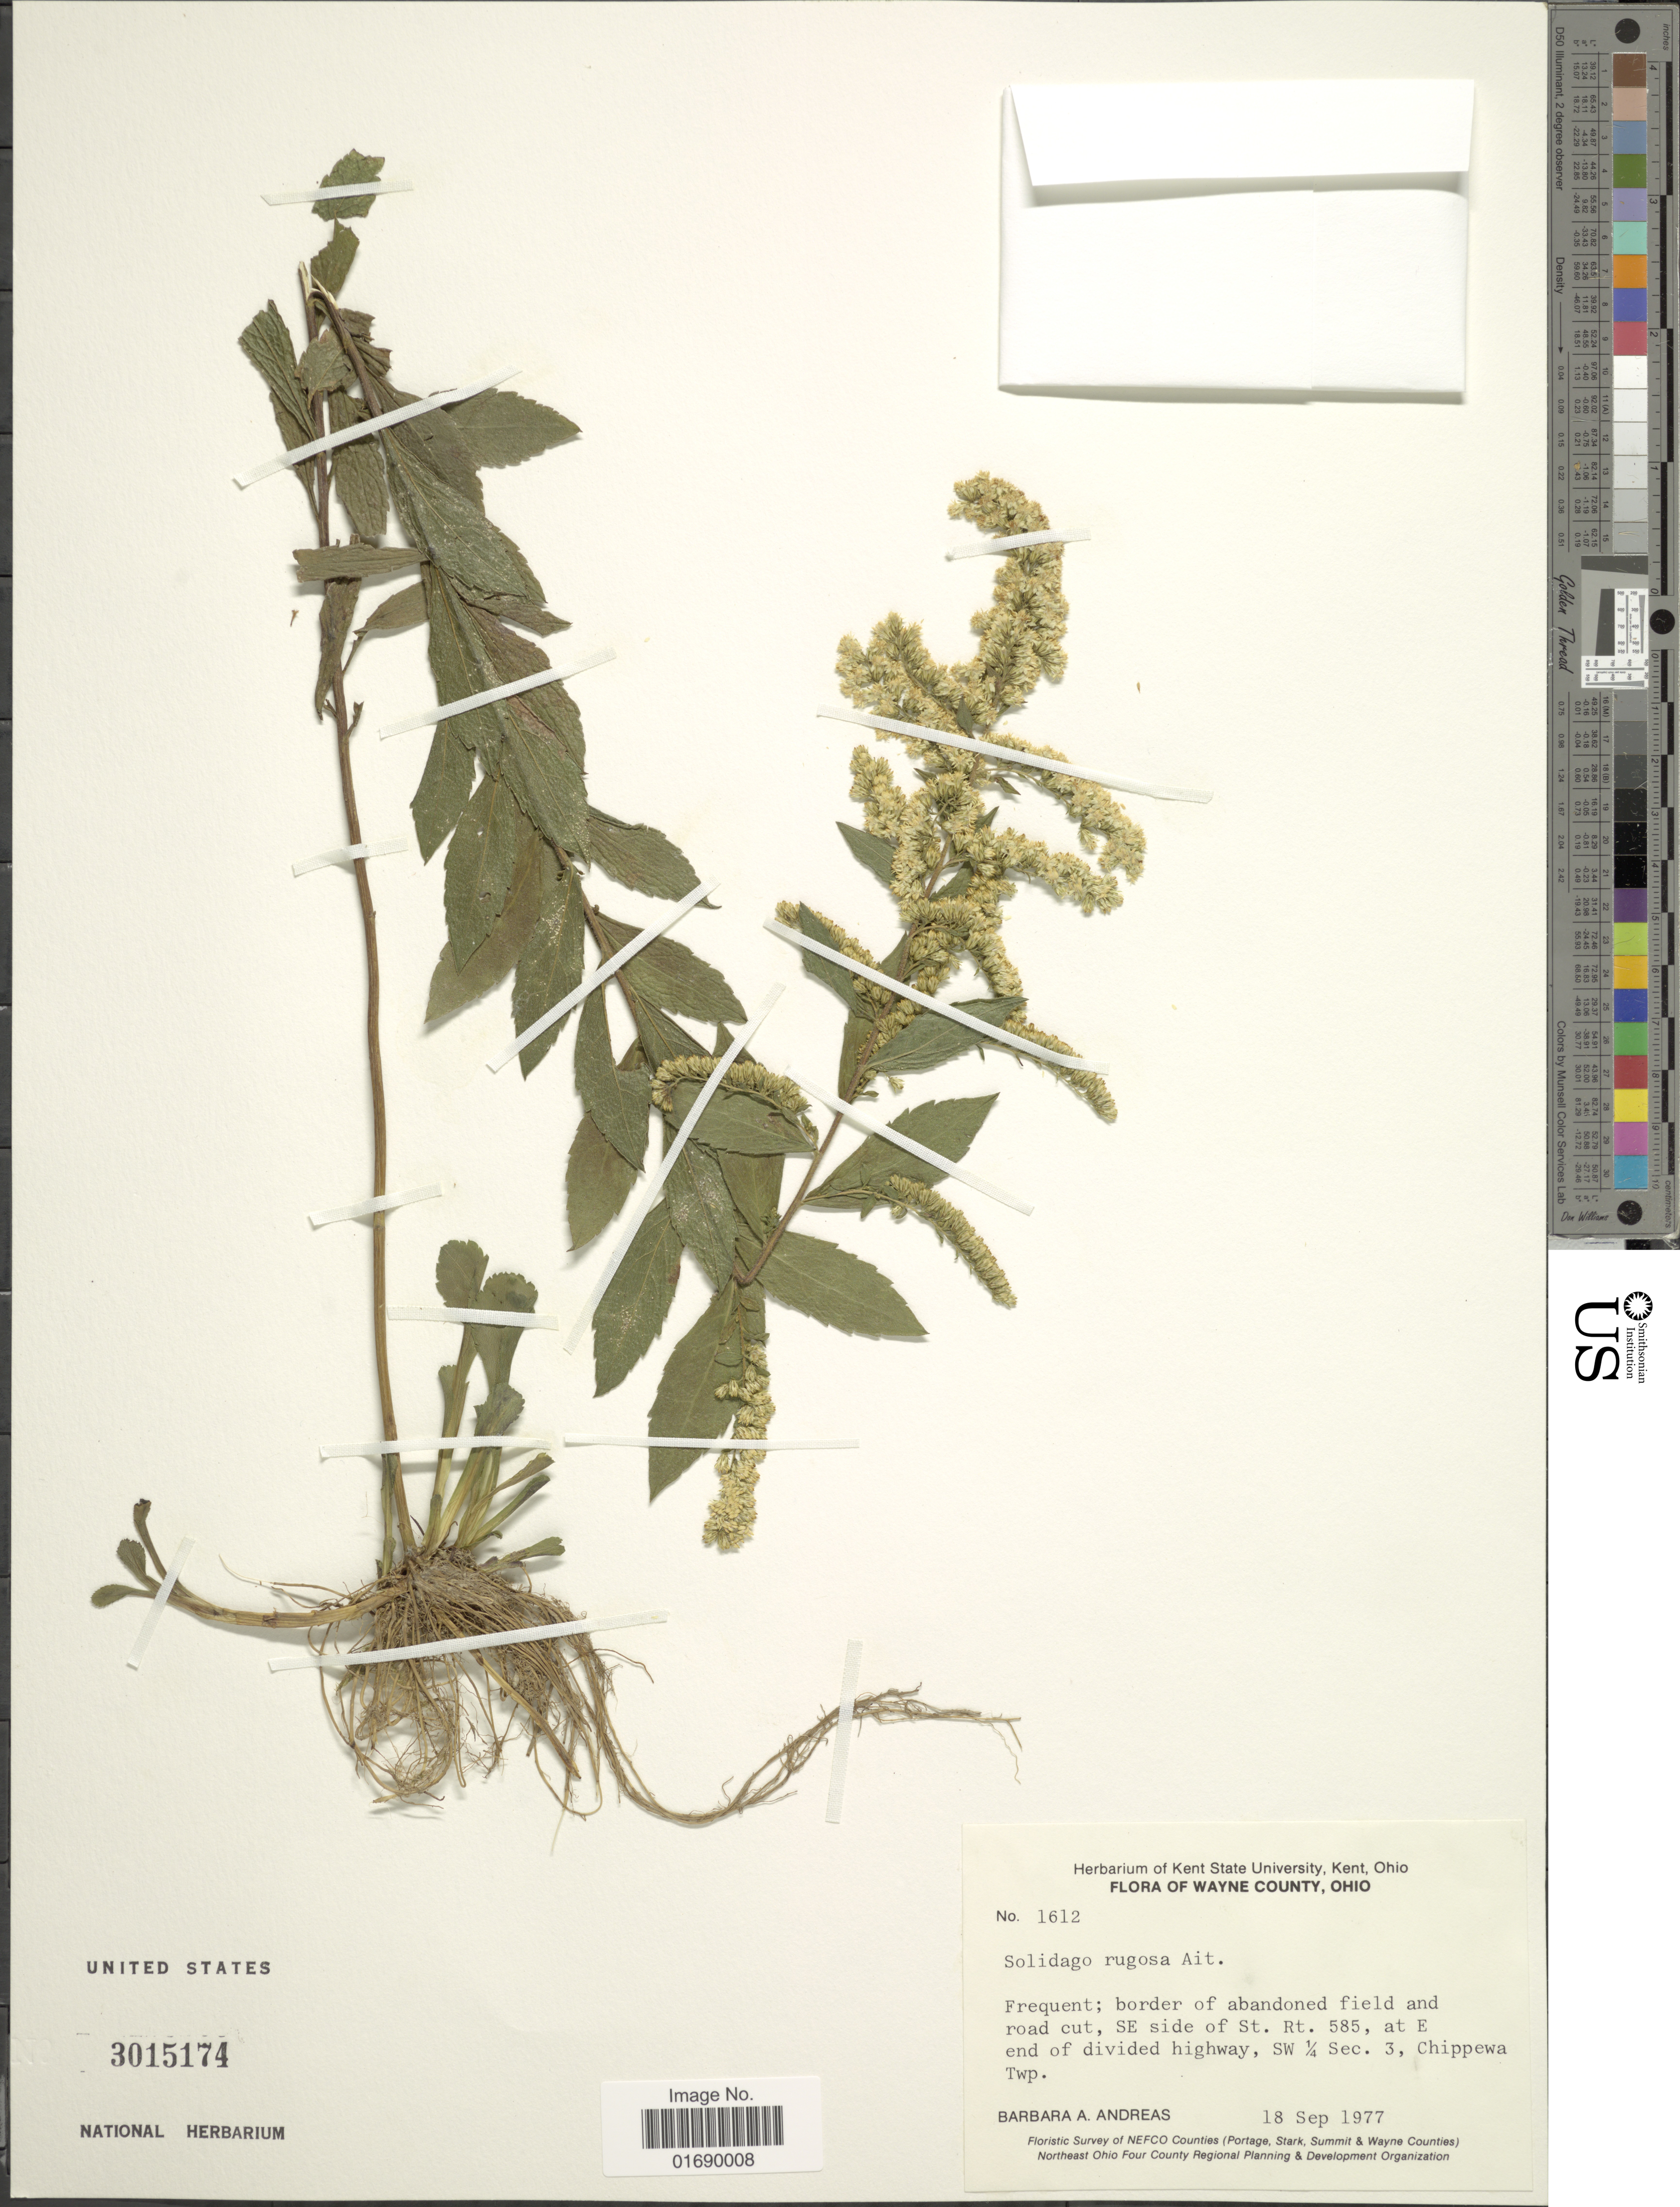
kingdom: Plantae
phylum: Tracheophyta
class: Magnoliopsida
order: Asterales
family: Asteraceae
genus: Solidago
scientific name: Solidago rugosa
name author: Mill.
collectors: B. A. Andreas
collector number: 1612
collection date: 1977-09-18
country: United States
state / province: Ohio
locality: Wayne County. Frequent; border of abandoned field and road cut, SE side of St. Rt. 585, at E end of divided highway, SW ¼ Sec. 3, Chippewa Twp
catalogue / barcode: US 3015174